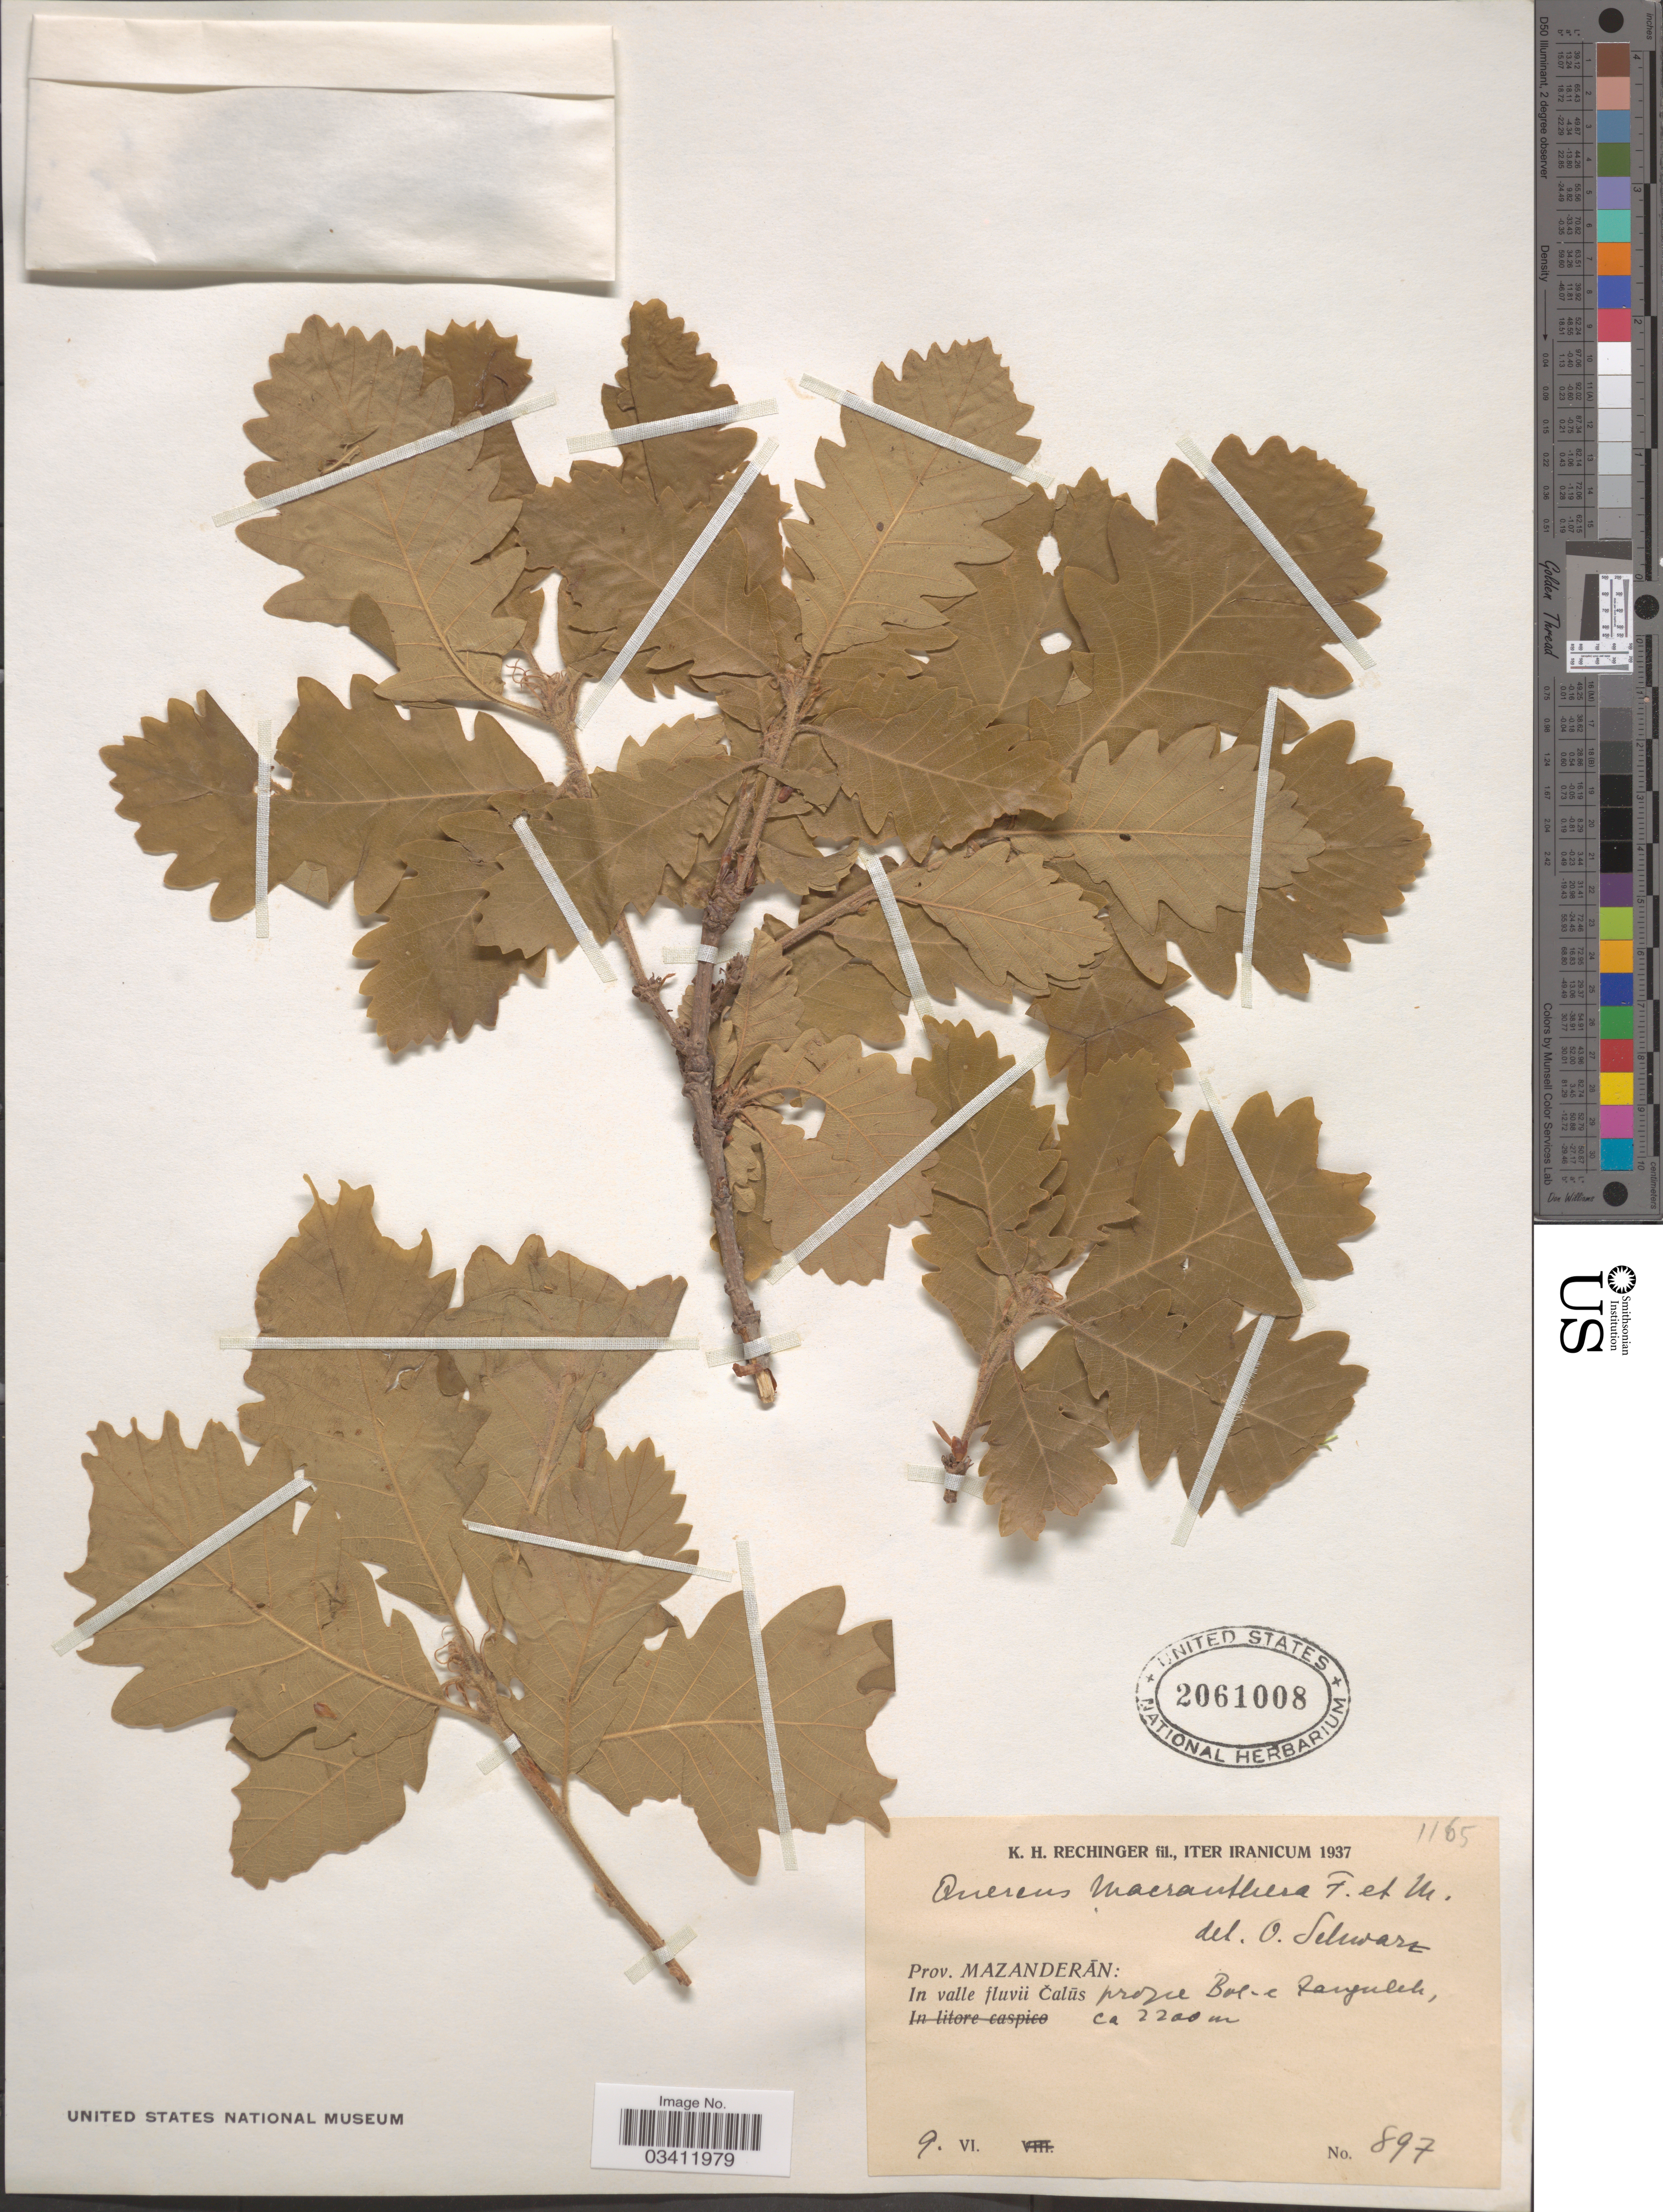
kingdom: Plantae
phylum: Tracheophyta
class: Magnoliopsida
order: Fagales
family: Fagaceae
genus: Quercus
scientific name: Quercus macranthera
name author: Fisch. & C.A. Mey. ex Hohen.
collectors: K. H. Rechinger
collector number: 897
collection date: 1937-06-09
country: Iran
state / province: Mazandaran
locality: Prov. Mazanderān: In valle fluvii Čalūs prope Bol-e Zangulek.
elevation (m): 2200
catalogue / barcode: US 2061008